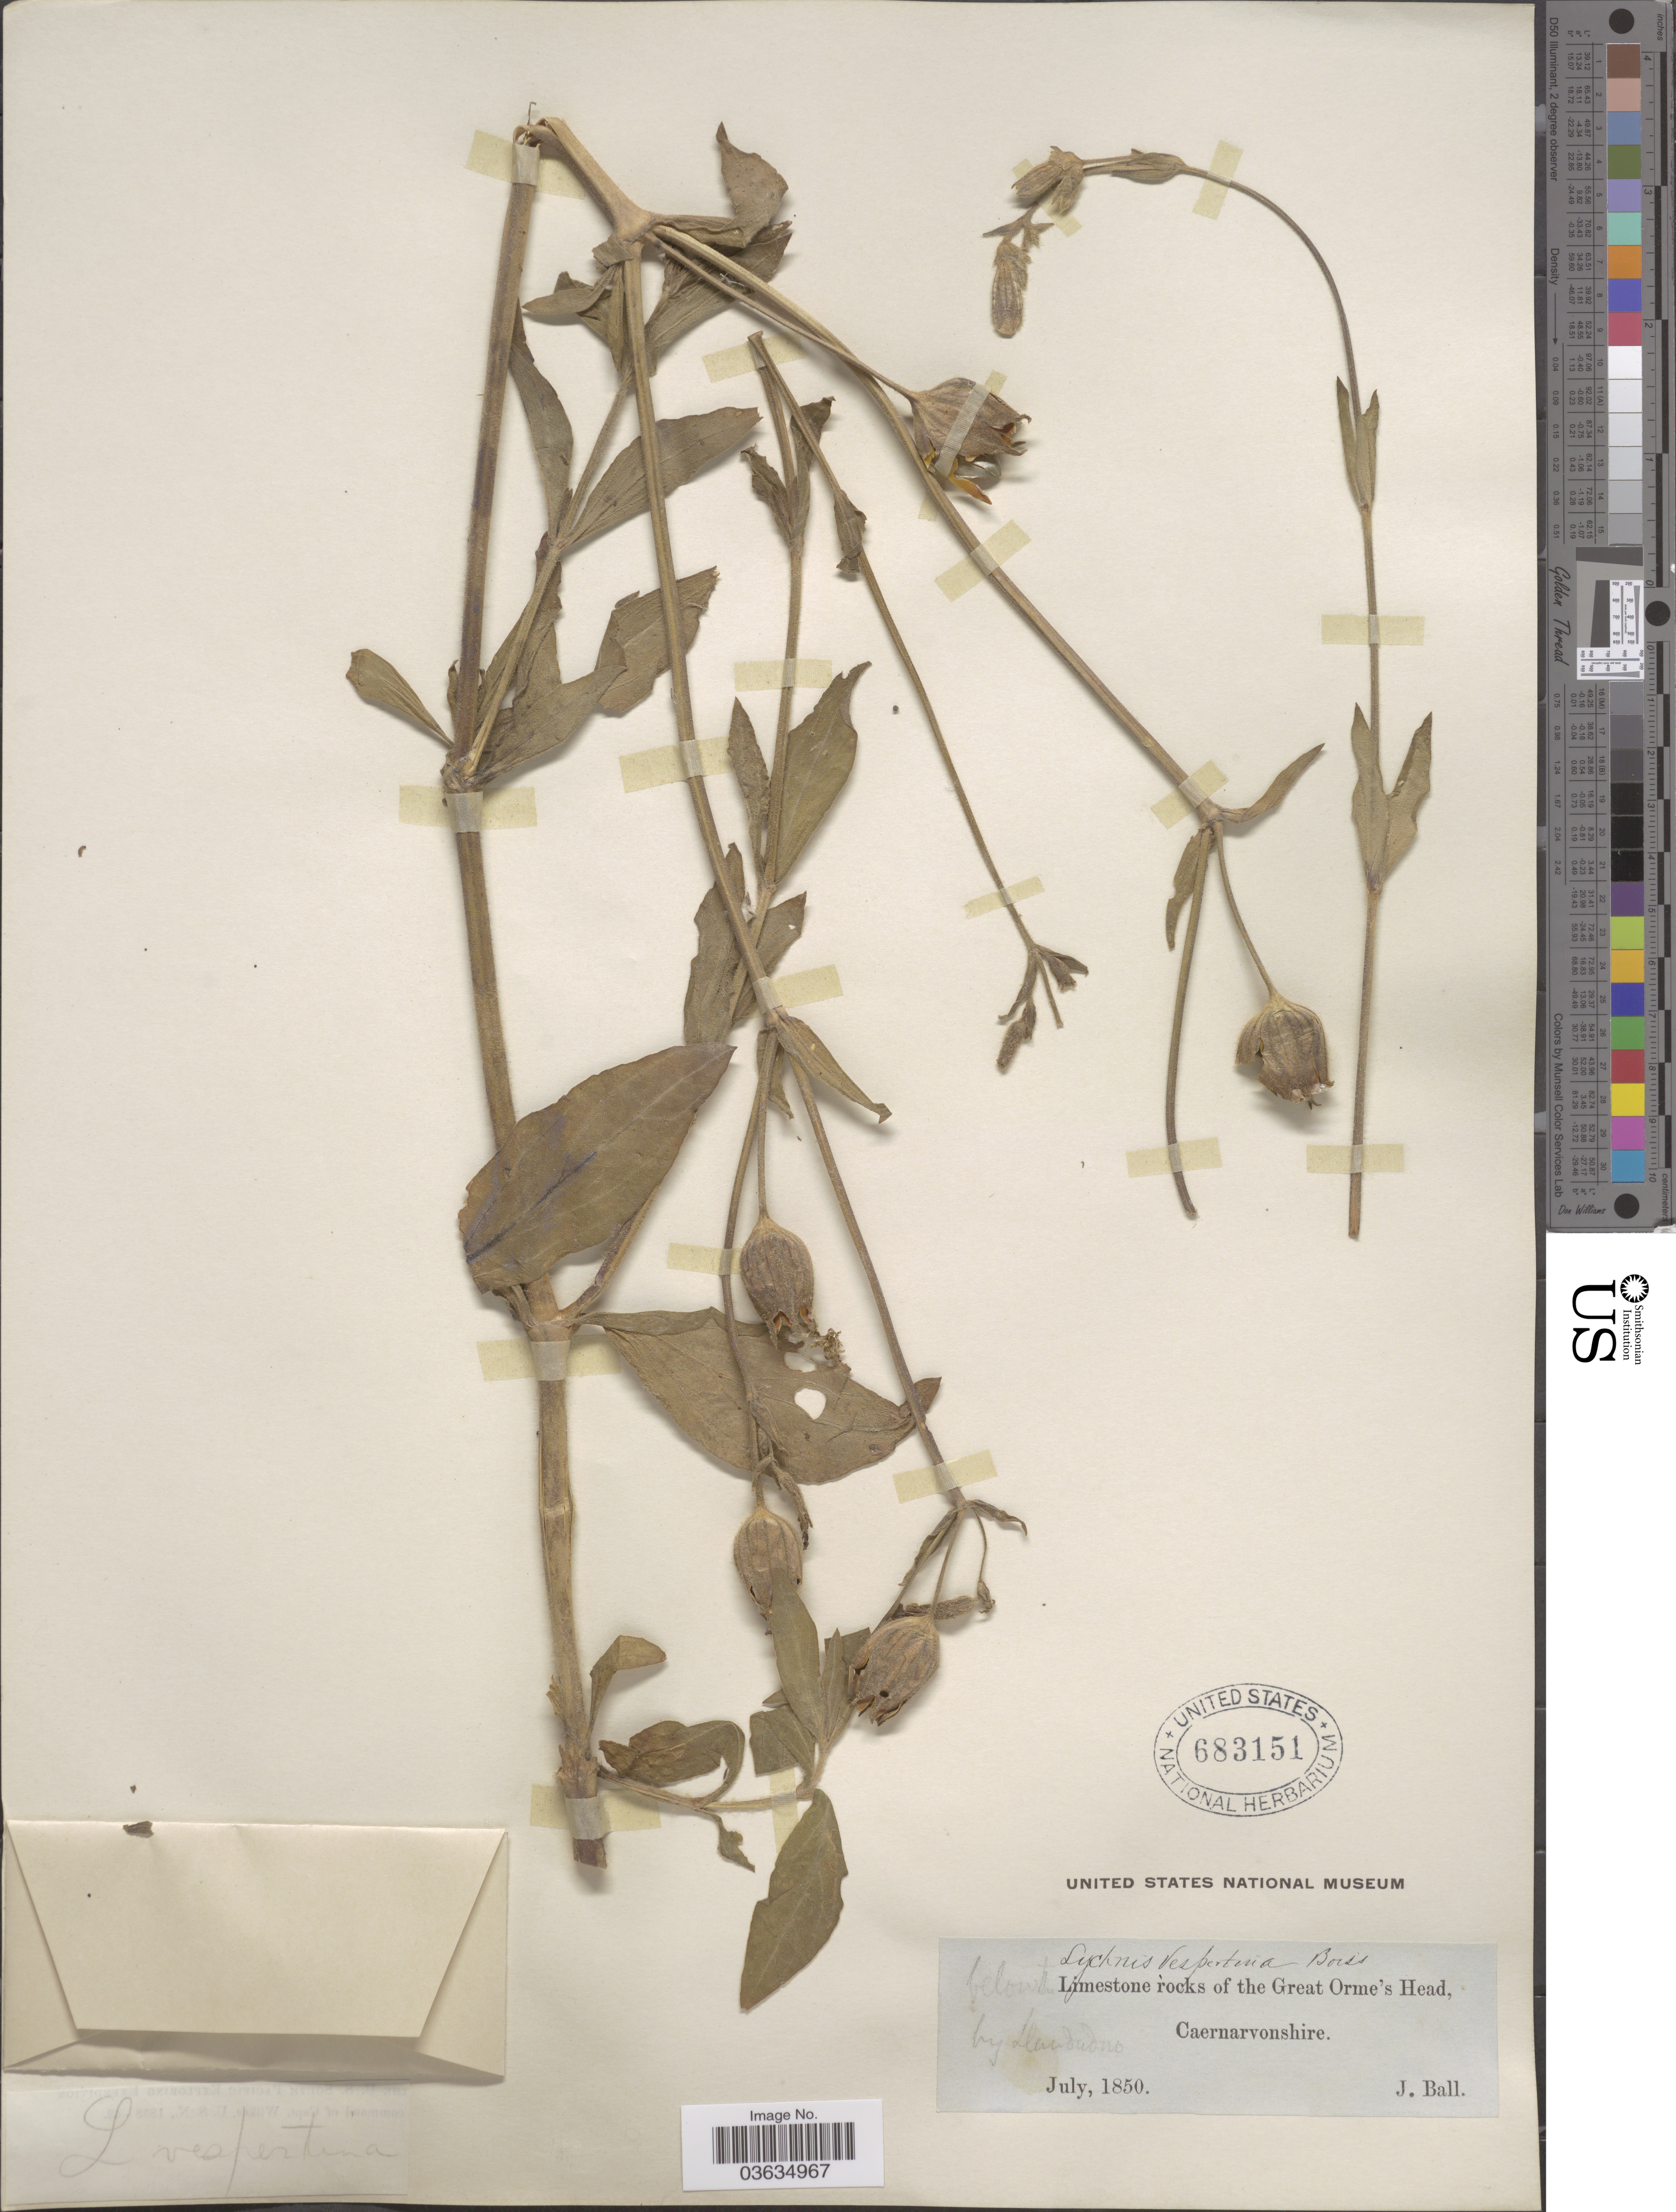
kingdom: Plantae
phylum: Tracheophyta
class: Magnoliopsida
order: Caryophyllales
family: Caryophyllaceae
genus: Silene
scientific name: Silene latifolia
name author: Poir.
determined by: Strong, Mark T., (BOT), Smithsonian Institution - National Museum of Natural History (UNITED STATES)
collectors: J. Ball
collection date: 1850-07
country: United Kingdom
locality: Limestone rocks of the Great Orme's Head, Cærnarvonshire.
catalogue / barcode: US 683151